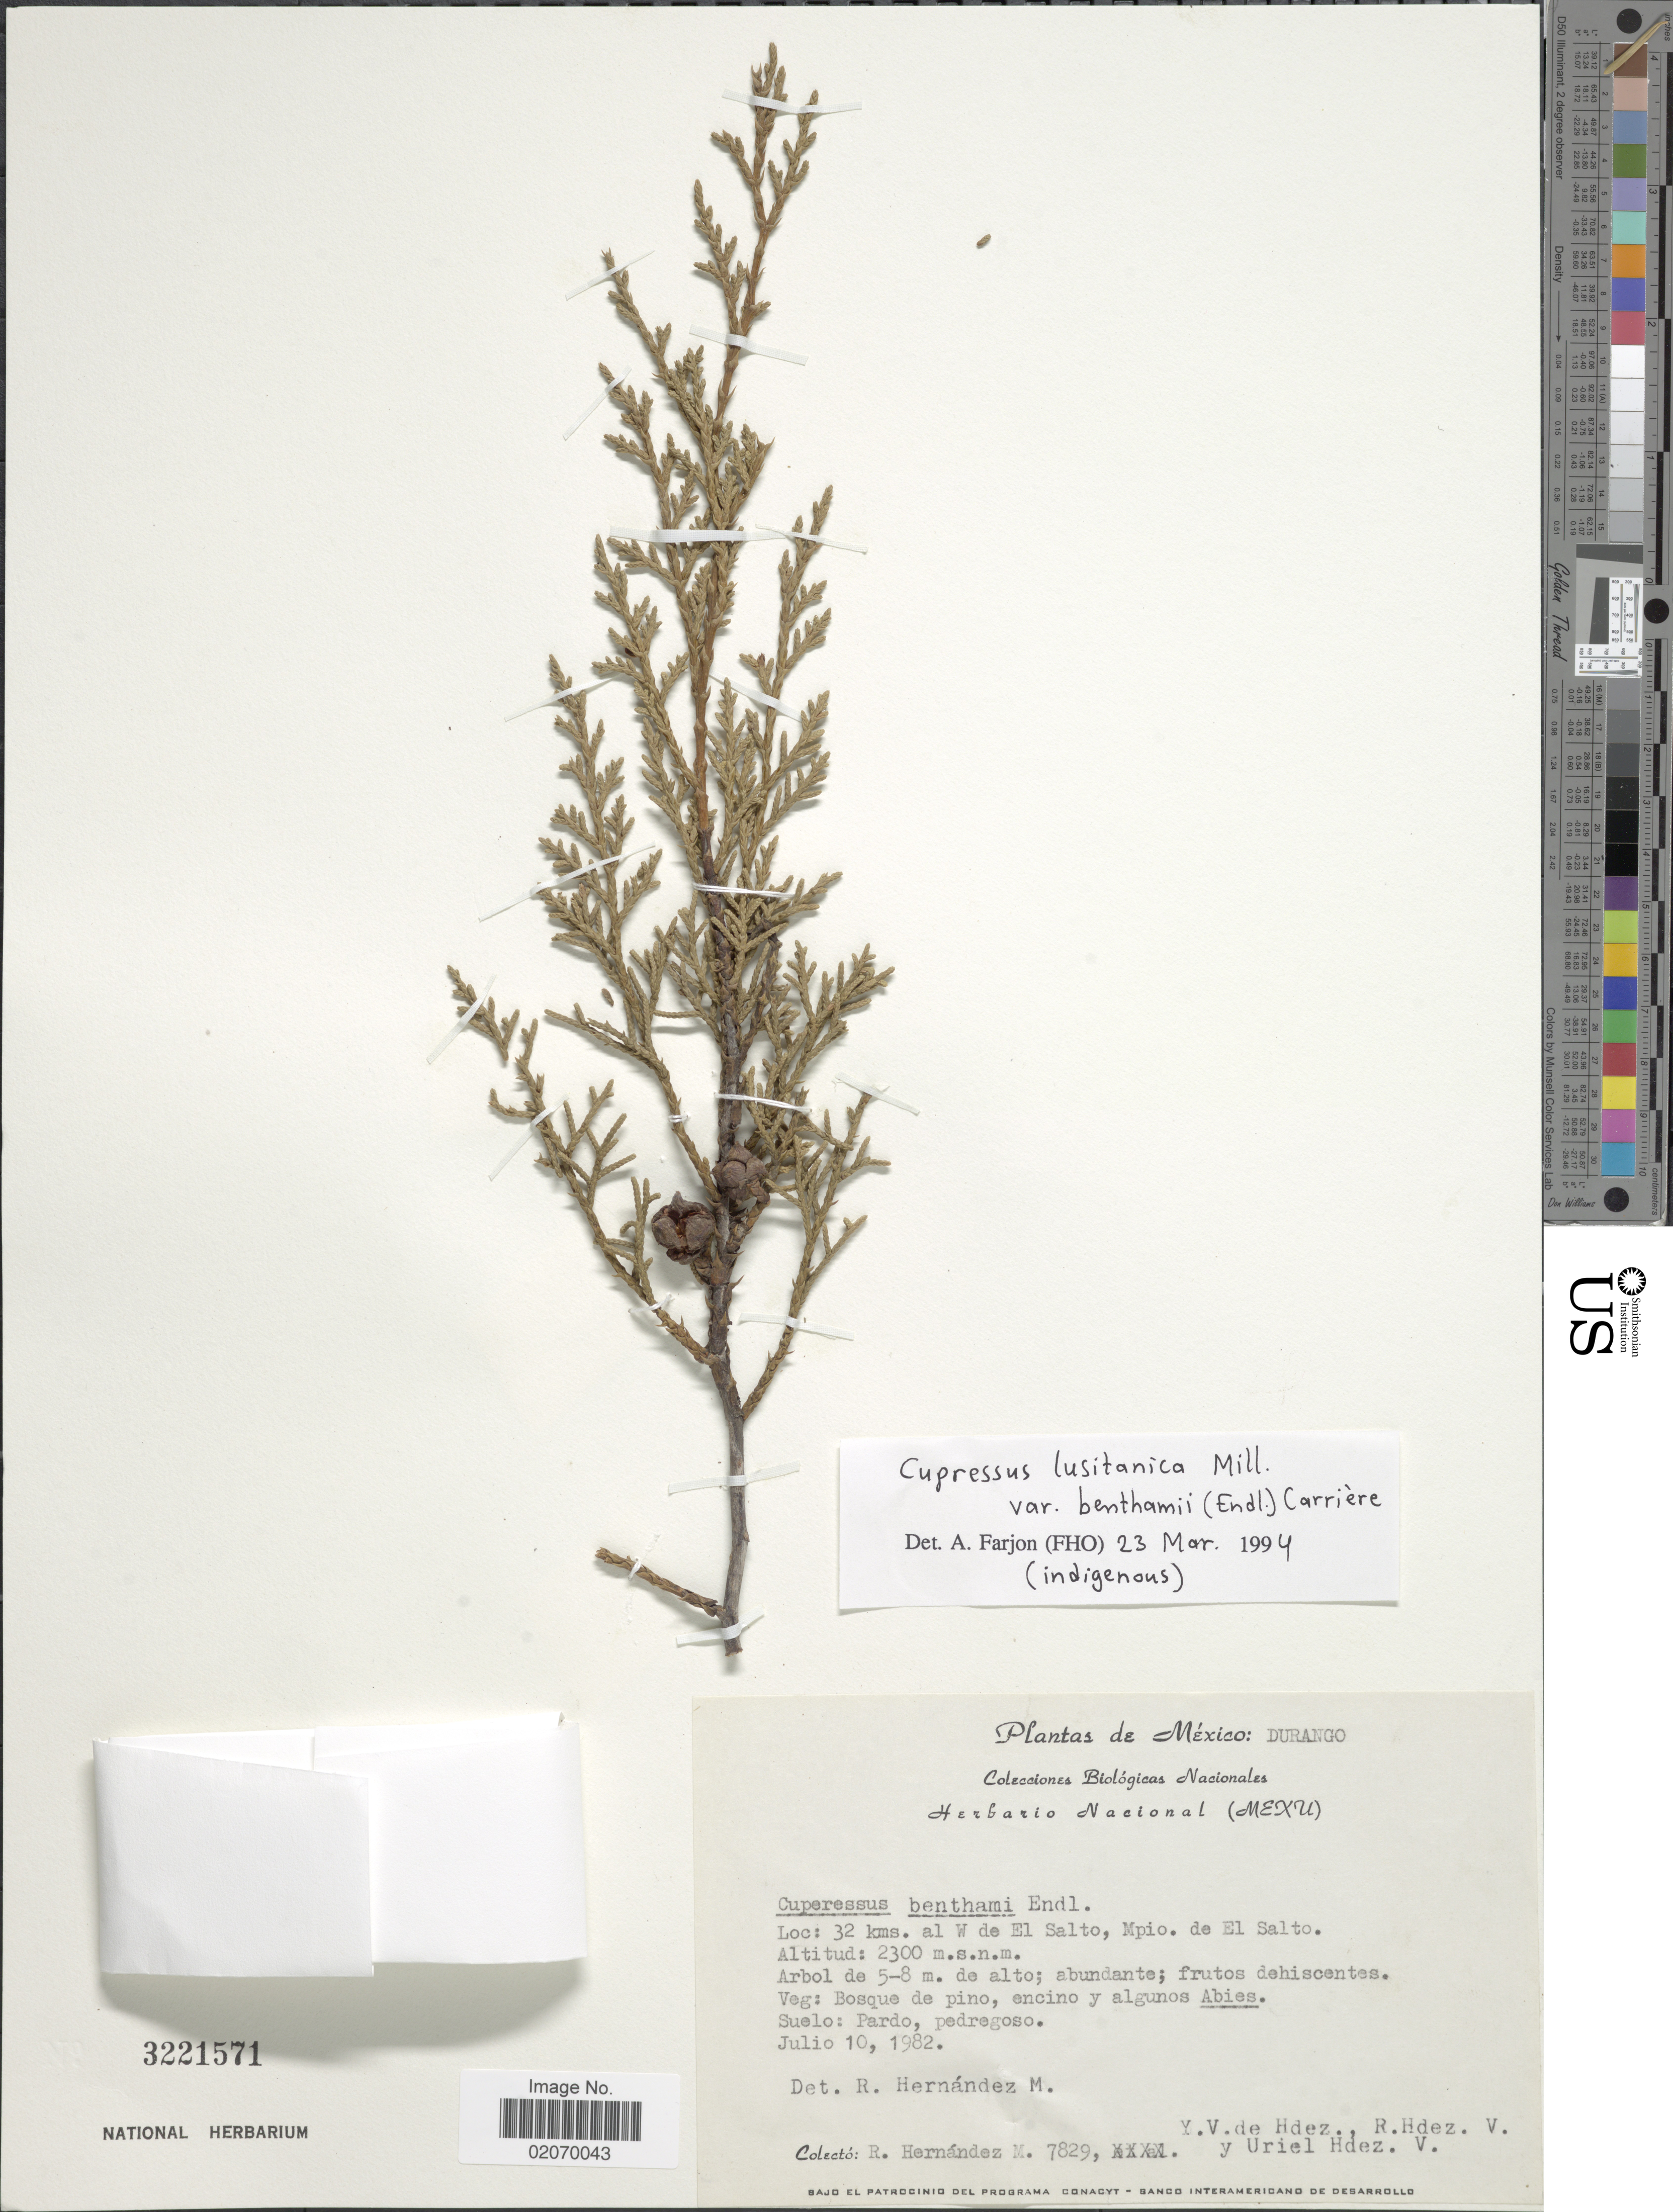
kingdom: Plantae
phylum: Tracheophyta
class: Pinopsida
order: Pinales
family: Cupressaceae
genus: Hesperocyparis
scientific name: Hesperocyparis benthamii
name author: (Endl.) Bartel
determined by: (US) Smithsonian Institution - National Museum of Natural History - Department of Botany (UNITED STATES)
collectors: R. Hernández M., Y. V. De Hdez, R. Hdez.-V. & U. Hdez.-V.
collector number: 7829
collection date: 1982-07-10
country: Mexico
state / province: Durango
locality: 32 kms al W de El Salto, Mpio. de El Salto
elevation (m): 2300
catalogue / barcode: US 3221571